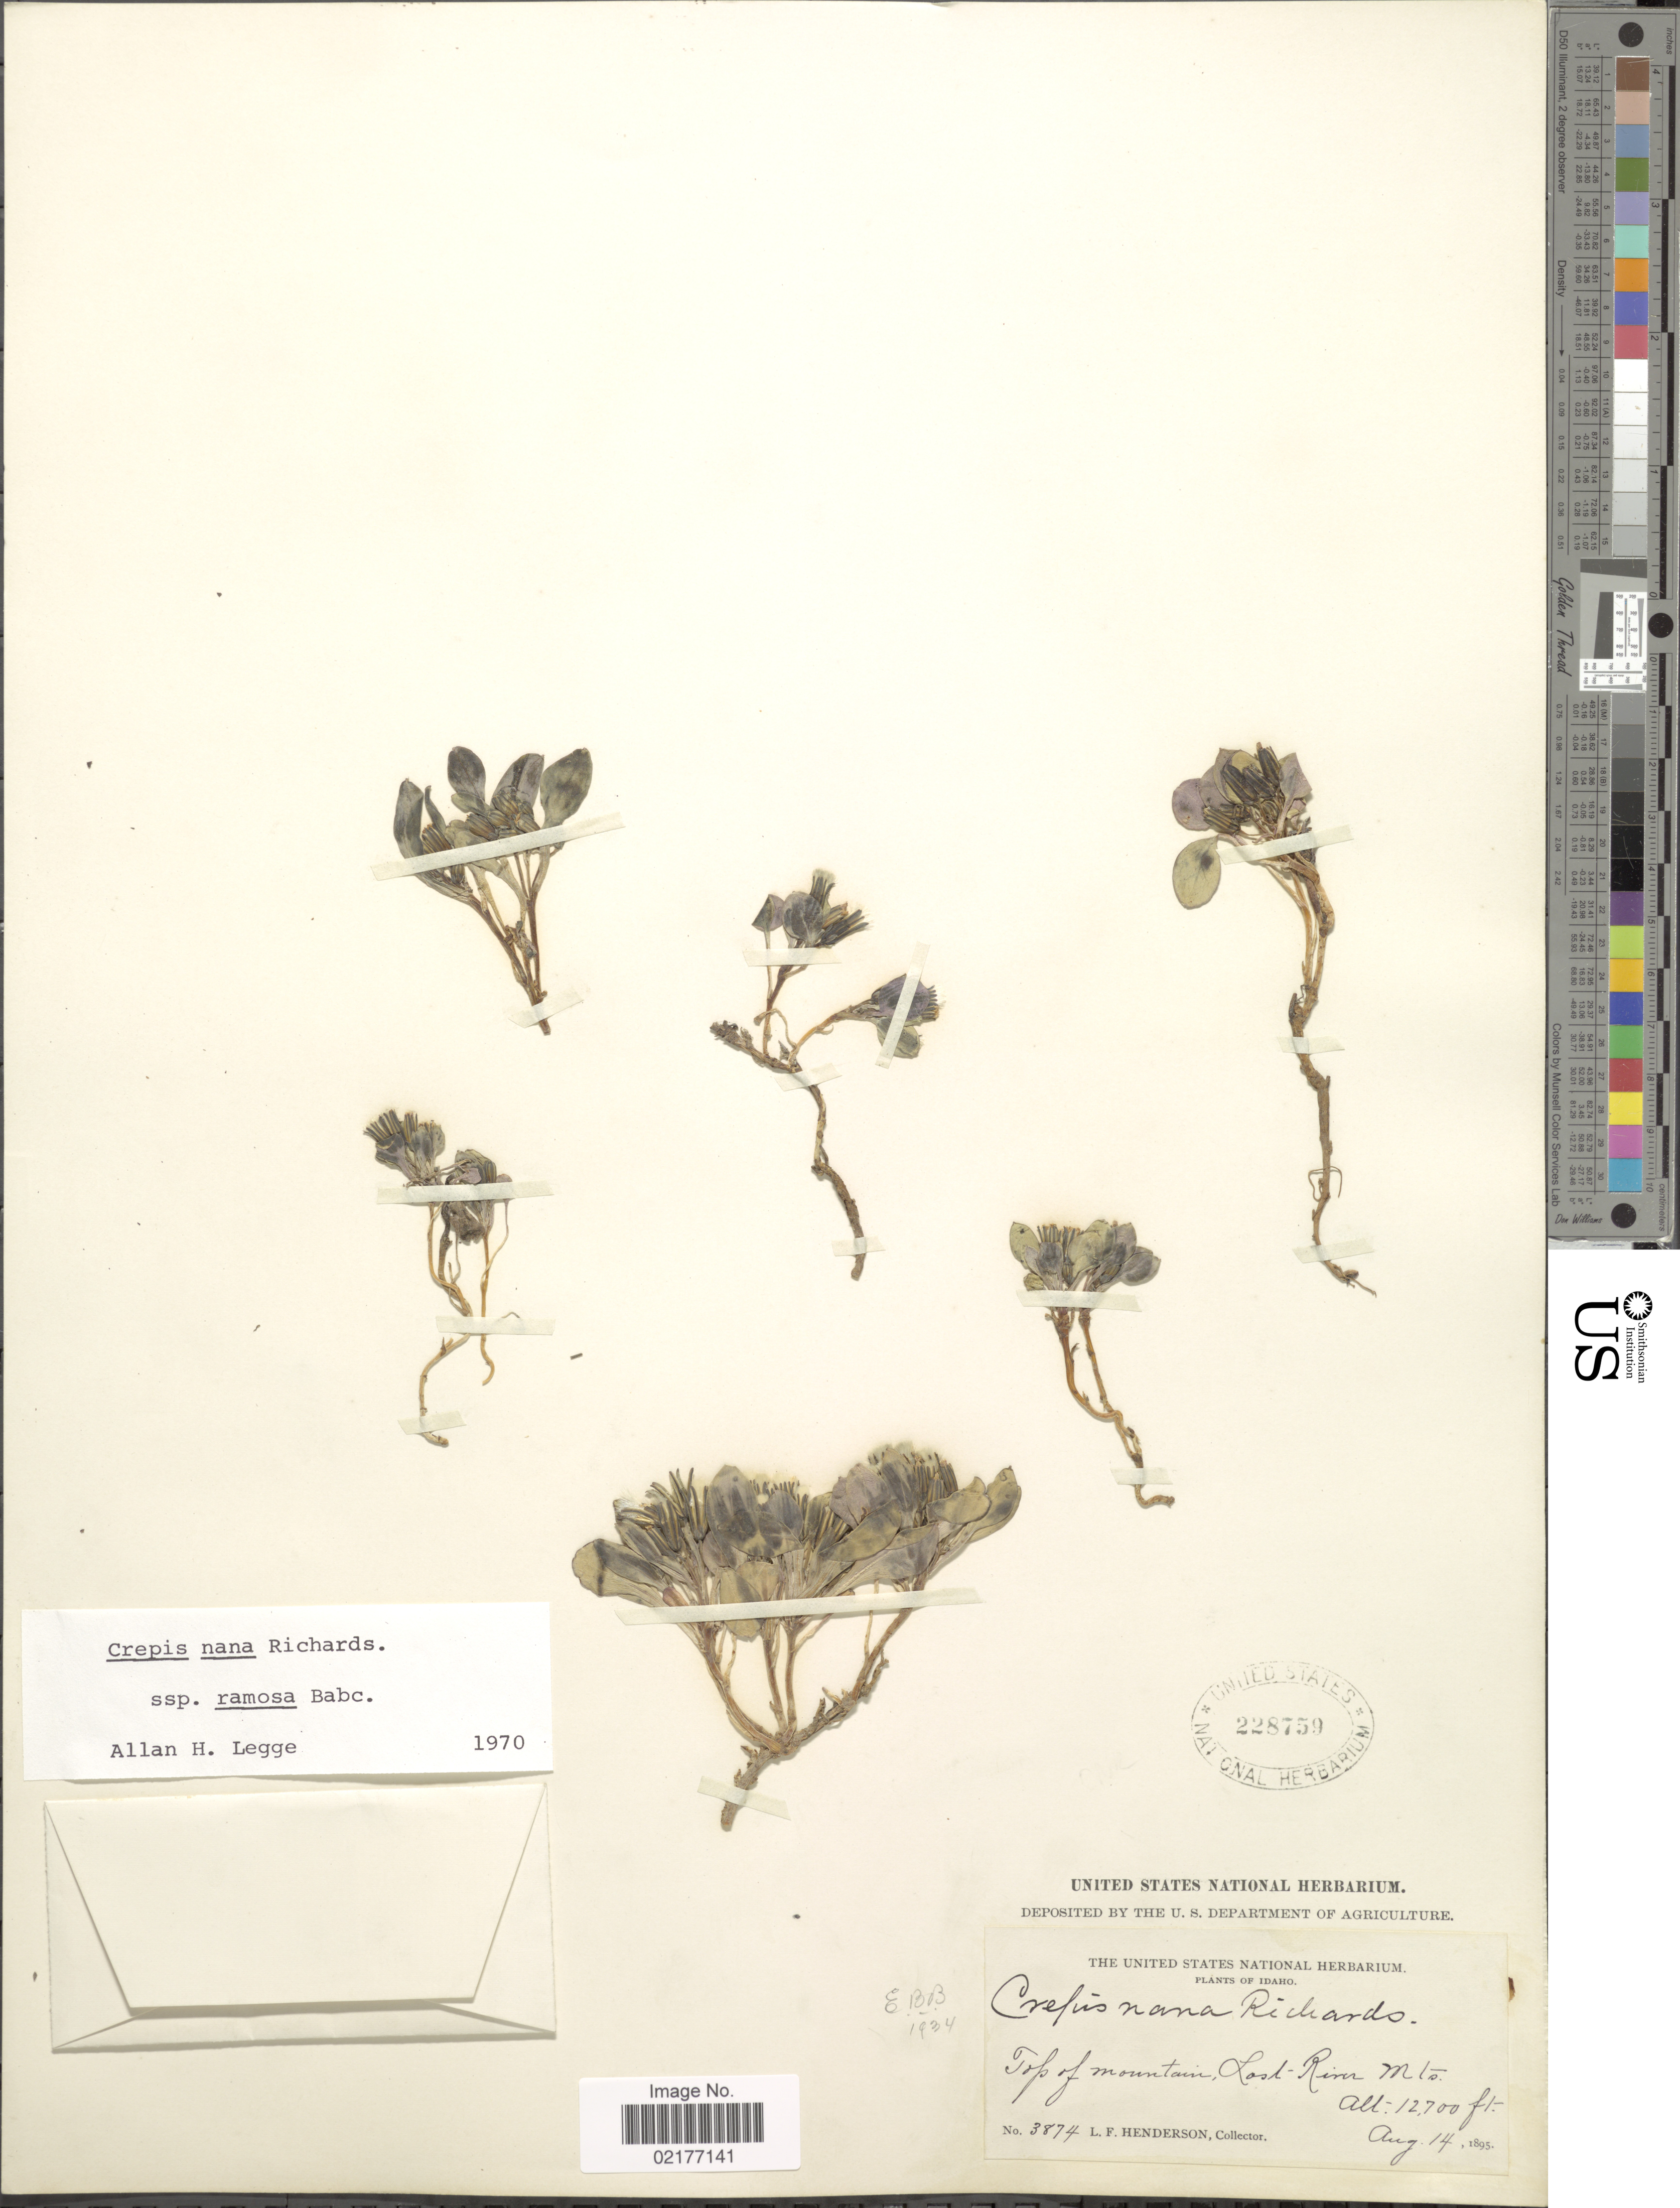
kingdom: Plantae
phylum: Tracheophyta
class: Magnoliopsida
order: Asterales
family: Asteraceae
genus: Askellia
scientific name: Askellia pygmaea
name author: (Ledeb.) Sennikov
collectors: L. Henderson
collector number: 3874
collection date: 1895-08-14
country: United States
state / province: Idaho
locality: Top of mountain, Lost River Mts.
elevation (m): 3871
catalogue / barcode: US 228759